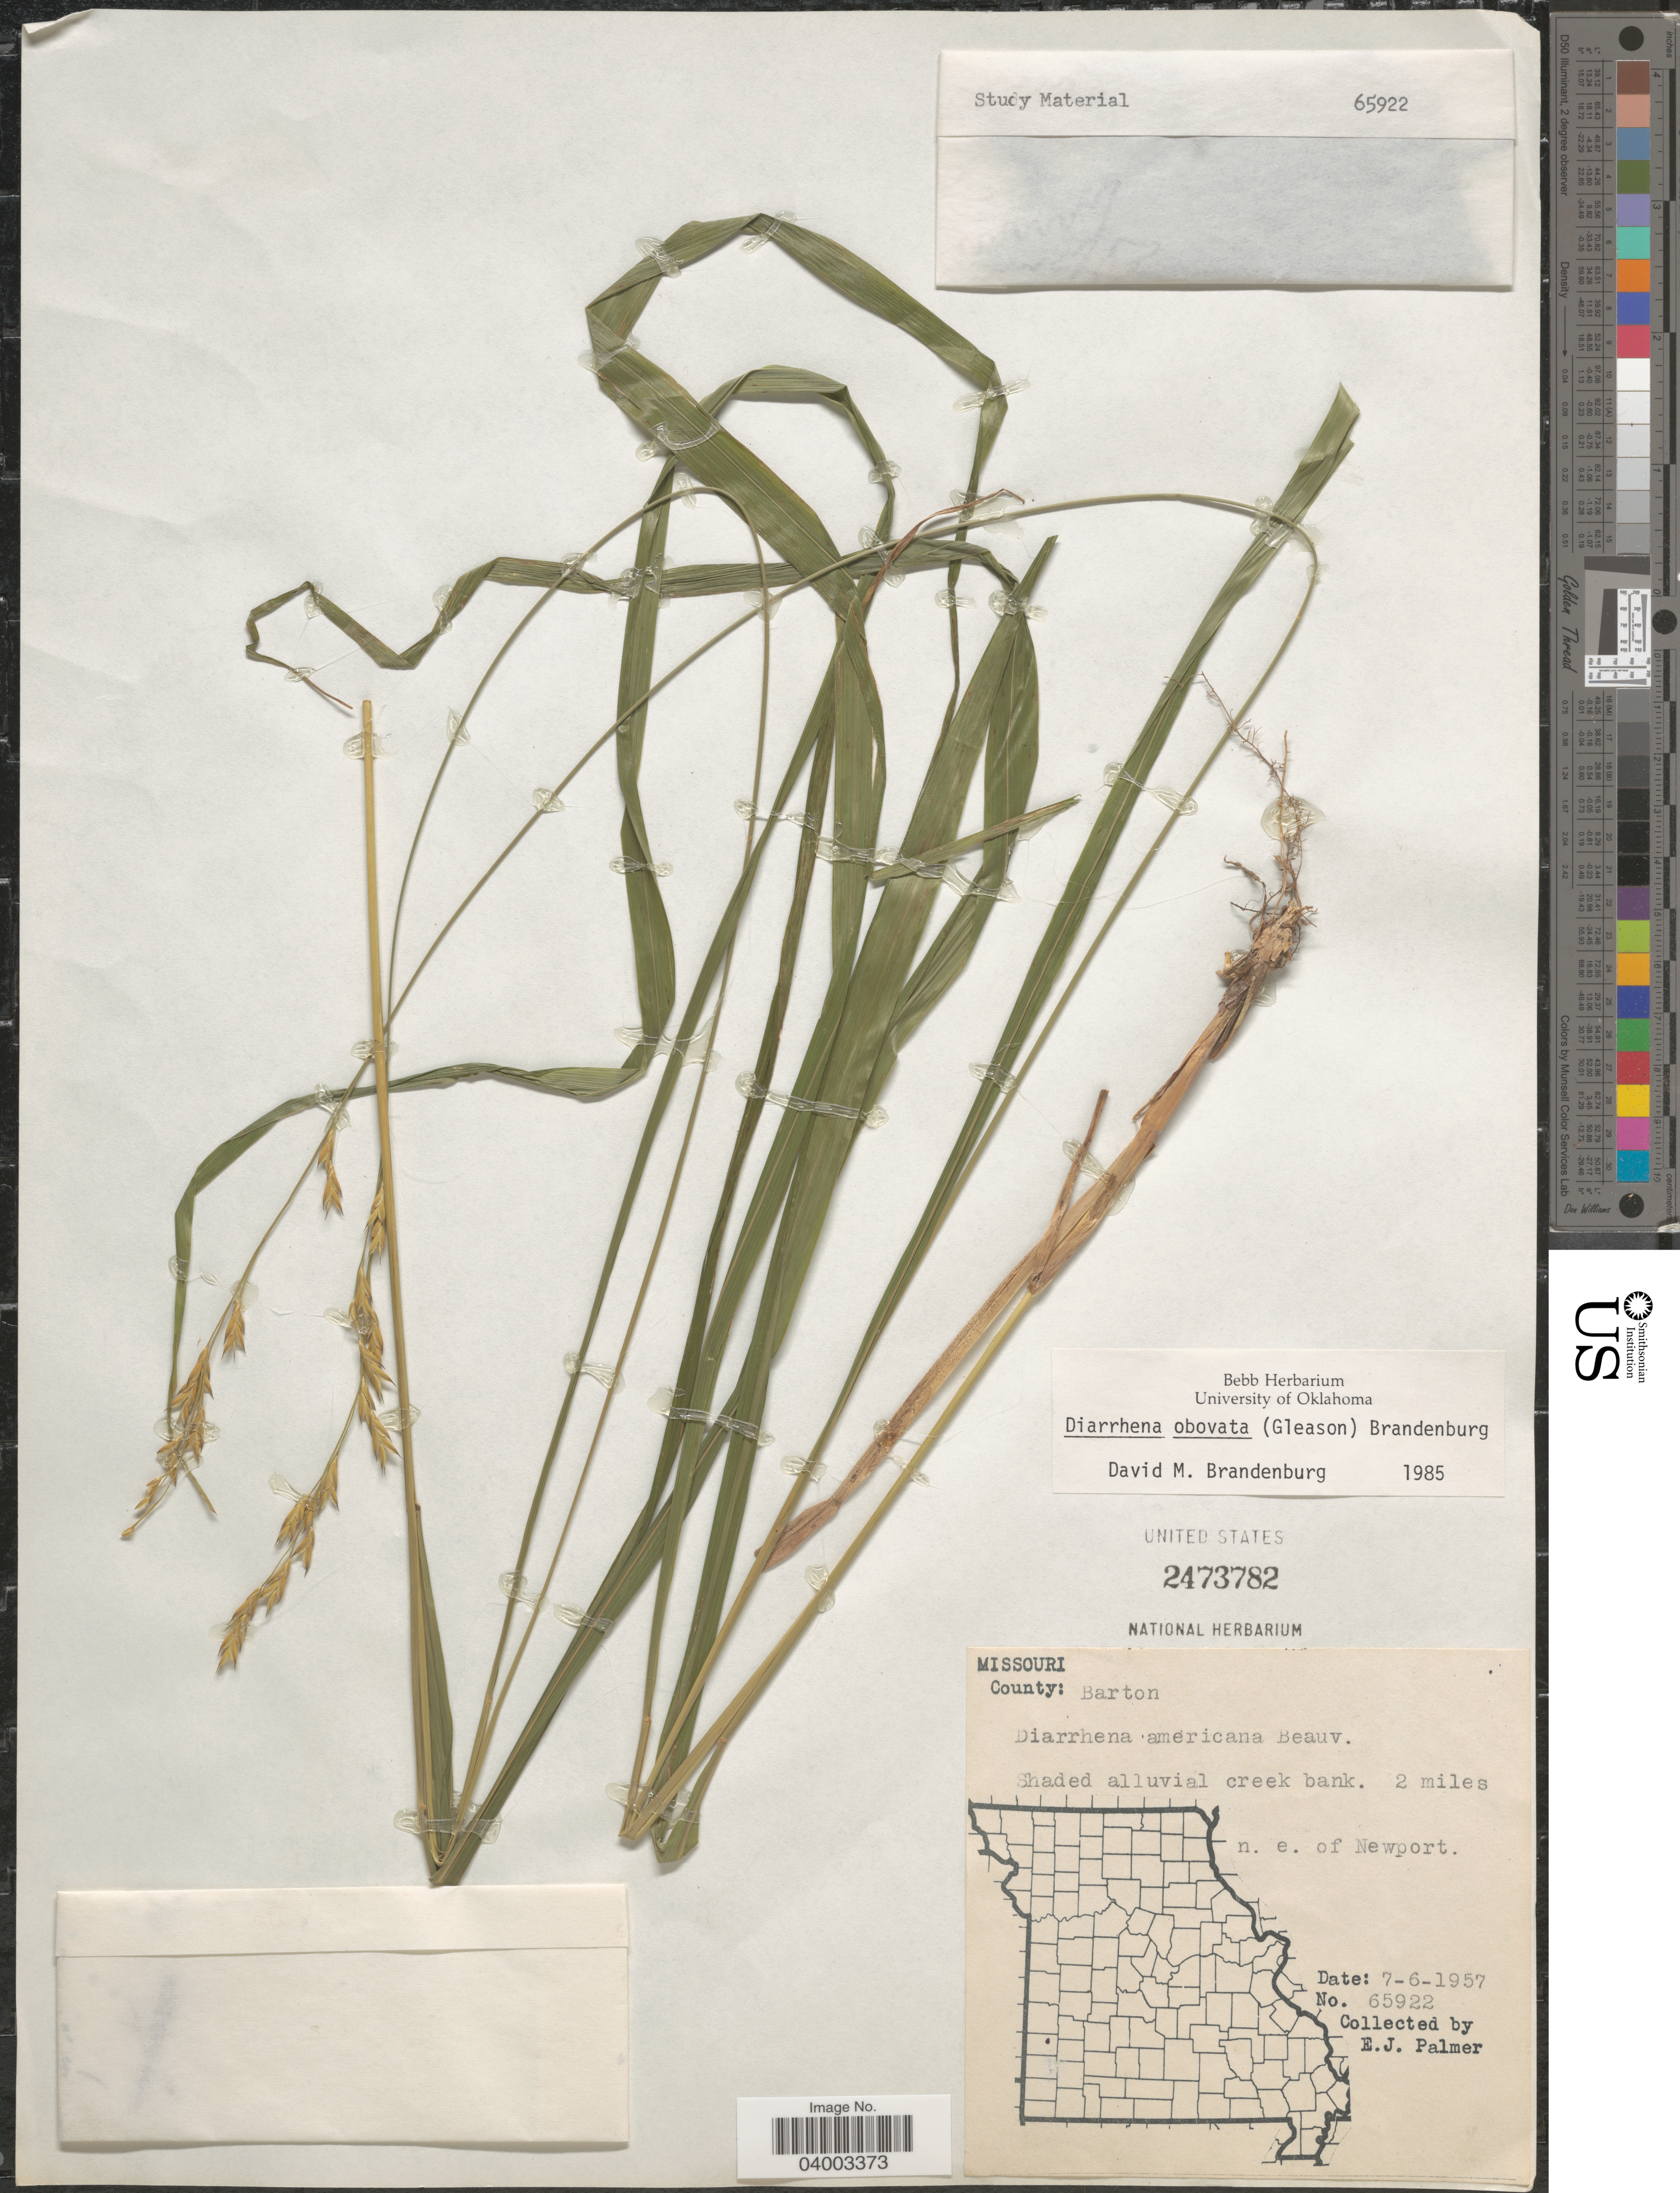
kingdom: Plantae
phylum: Tracheophyta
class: Liliopsida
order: Poales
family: Poaceae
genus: Diarrhena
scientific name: Diarrhena obovata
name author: (Gleason) Brandenburg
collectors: E. J. Palmer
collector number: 65922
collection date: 1957-07-06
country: United States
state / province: Missouri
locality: County: Barton. 2 miles n. e. of Newport.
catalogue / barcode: US 2473782